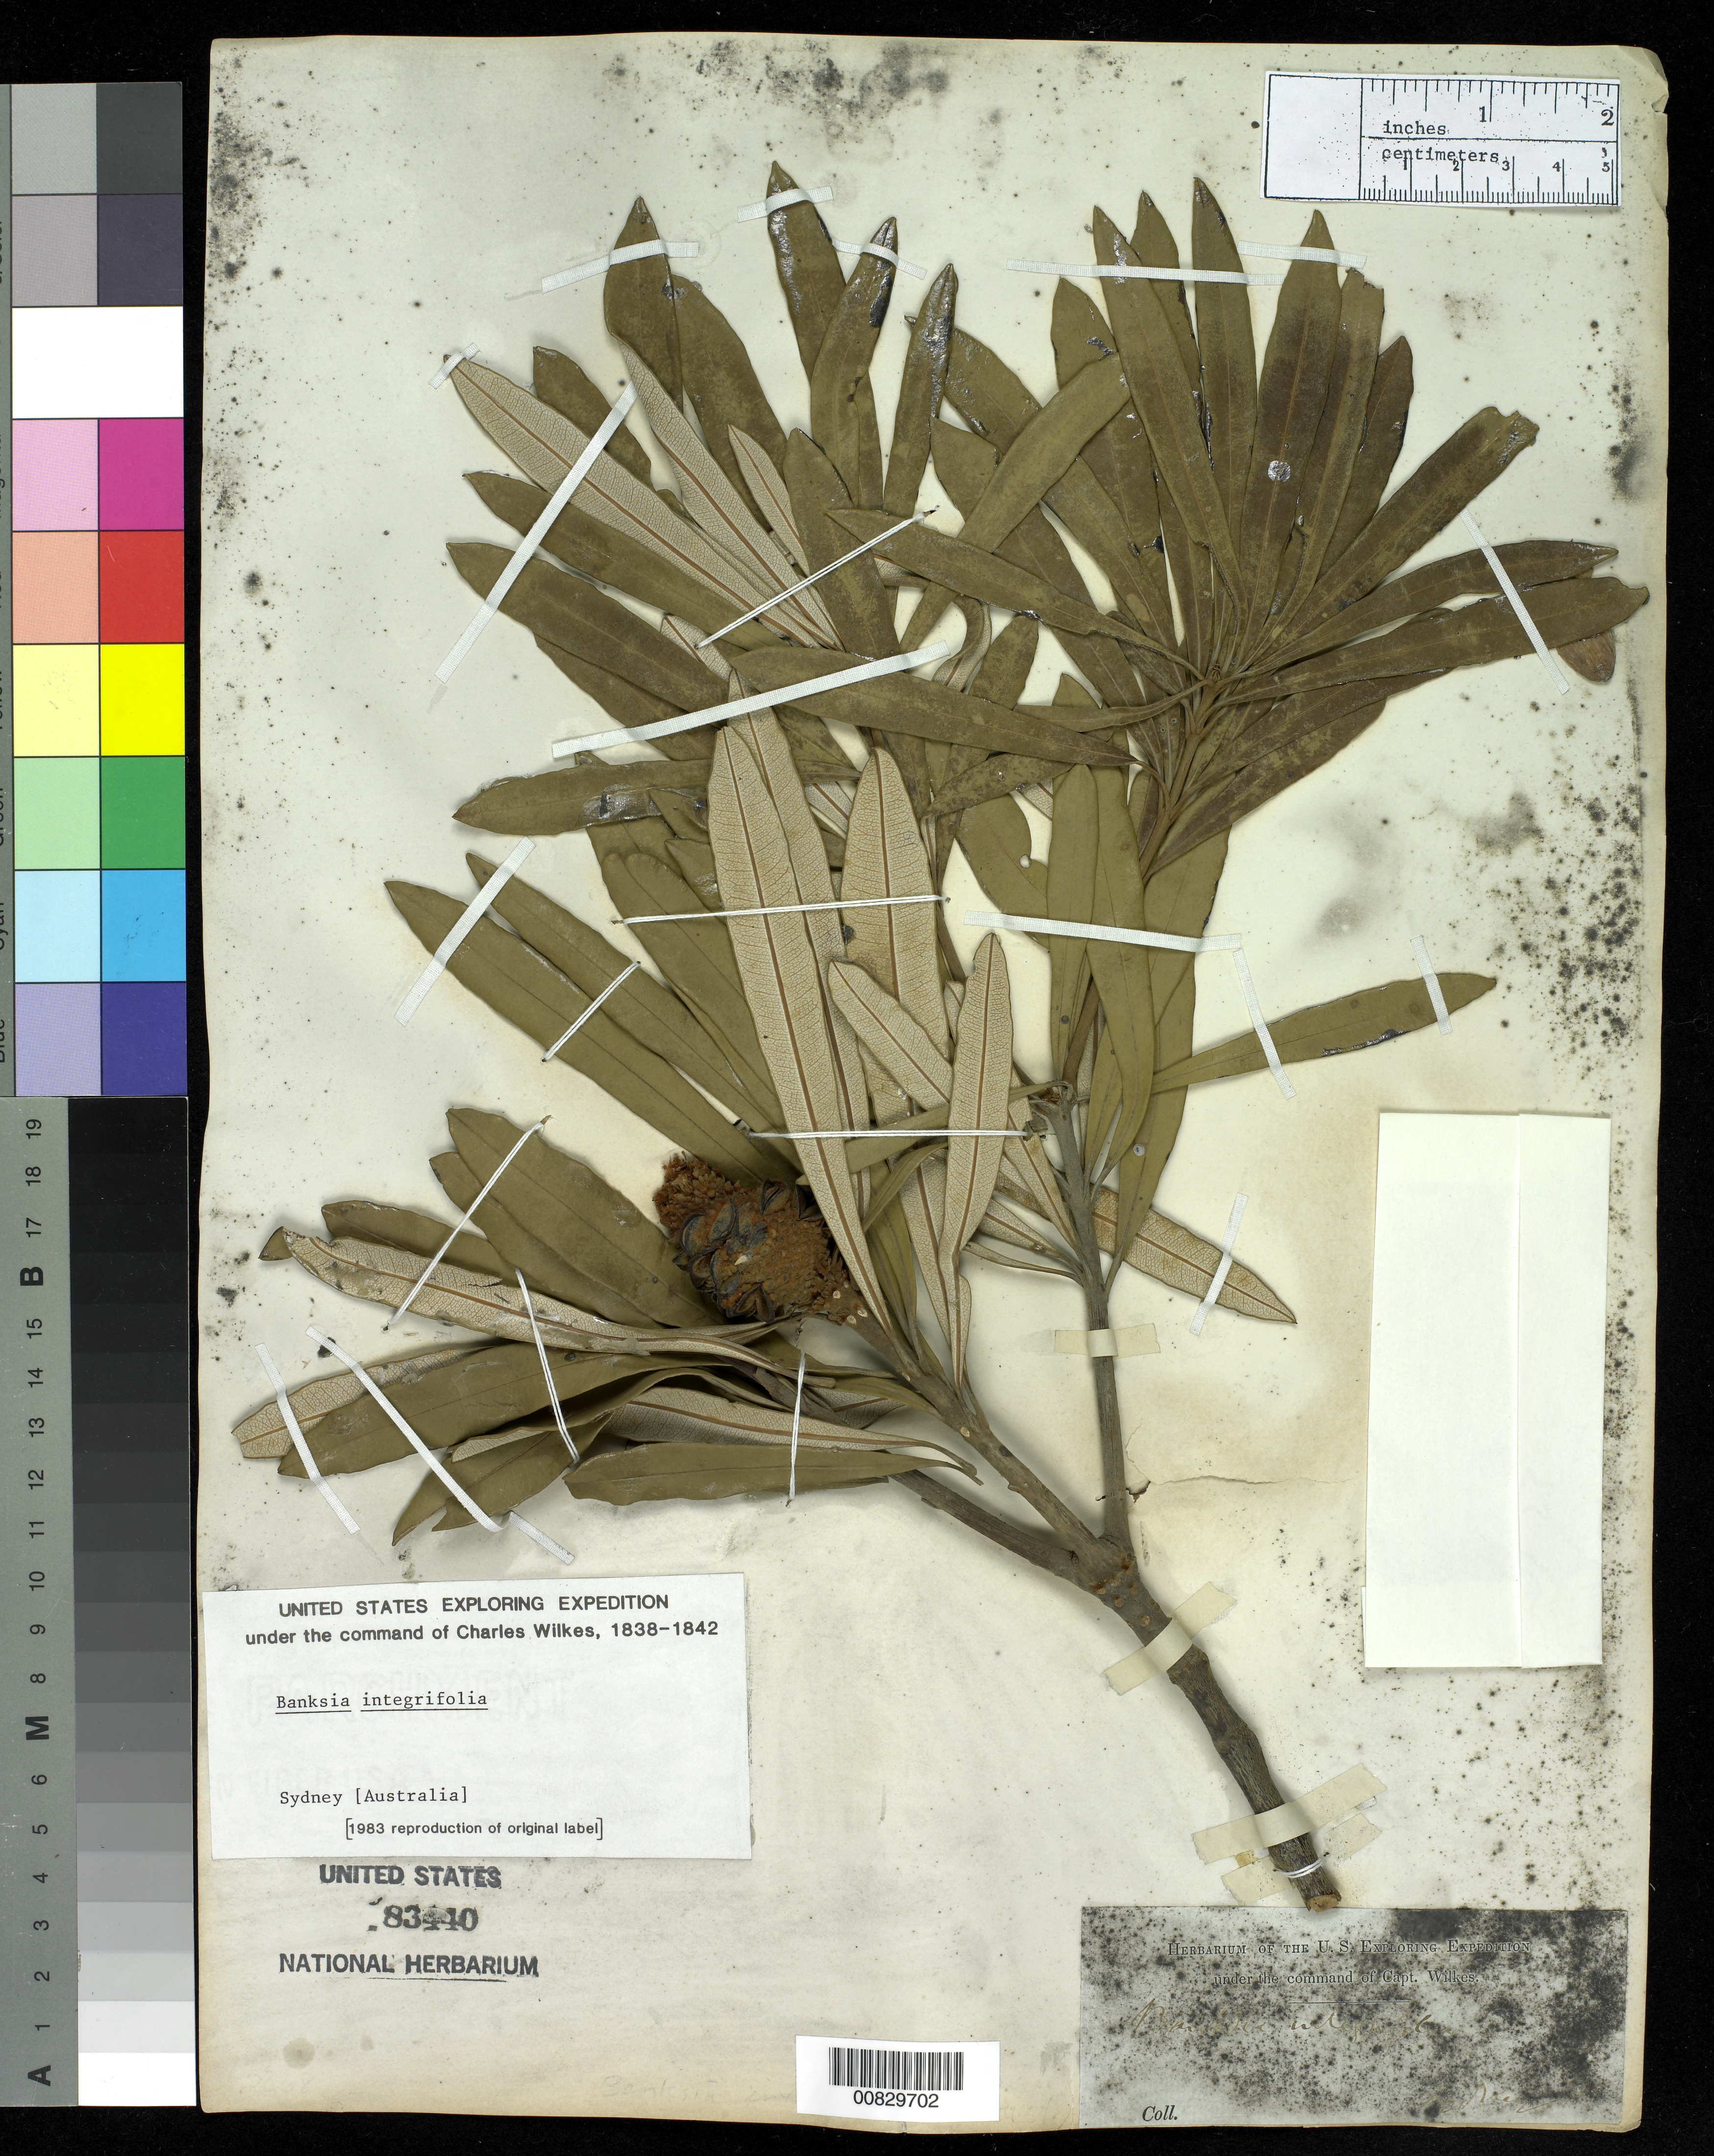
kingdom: Plantae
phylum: Tracheophyta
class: Magnoliopsida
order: Proteales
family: Proteaceae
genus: Banksia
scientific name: Banksia integrifolia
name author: L. f.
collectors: Wilkes Explor. Exped.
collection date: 1838/1842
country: Australia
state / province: New South Wales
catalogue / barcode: US 83440